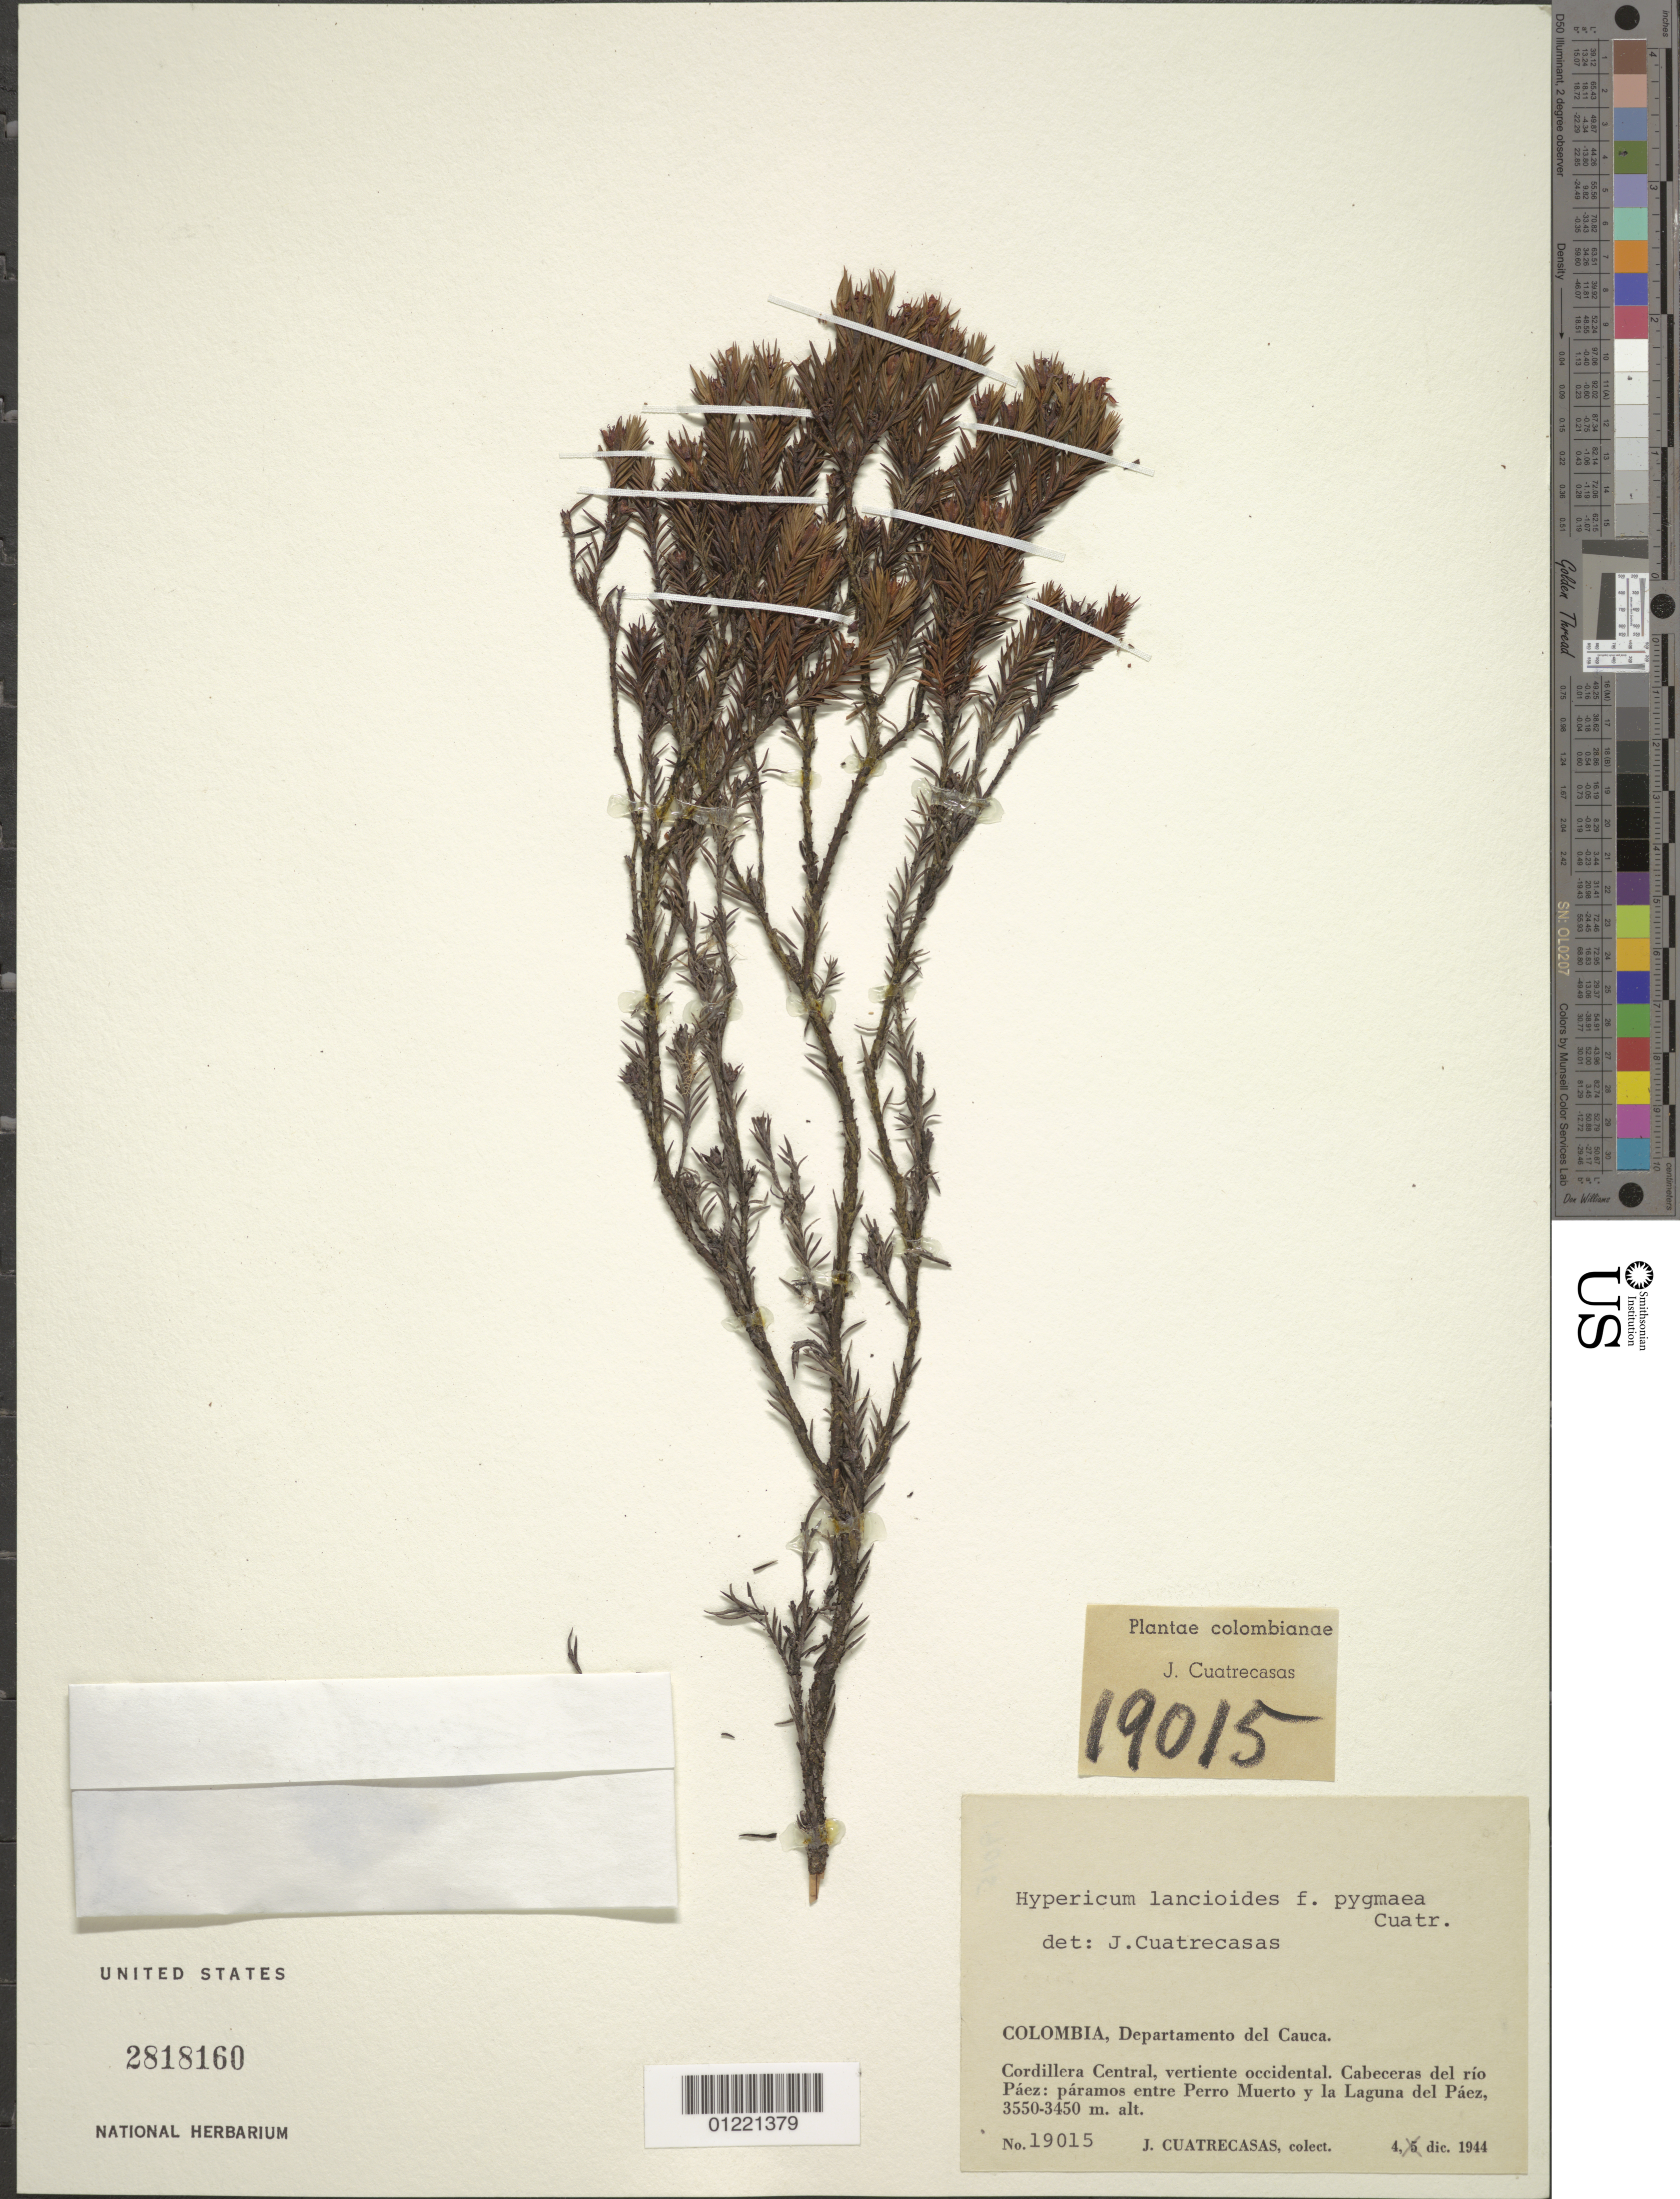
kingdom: Plantae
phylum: Tracheophyta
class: Magnoliopsida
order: Malpighiales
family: Hypericaceae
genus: Hypericum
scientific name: Hypericum lancioides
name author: Cuatrec.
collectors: J. Cuatrecasas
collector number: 19015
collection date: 1944-12-04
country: Colombia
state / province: Cauca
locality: Cordillera Central, vertiente occidental. Cabeceras del rio Paez: paramos entre Perro Muerto y la Laguna del Paez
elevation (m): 3450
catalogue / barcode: US 2818160